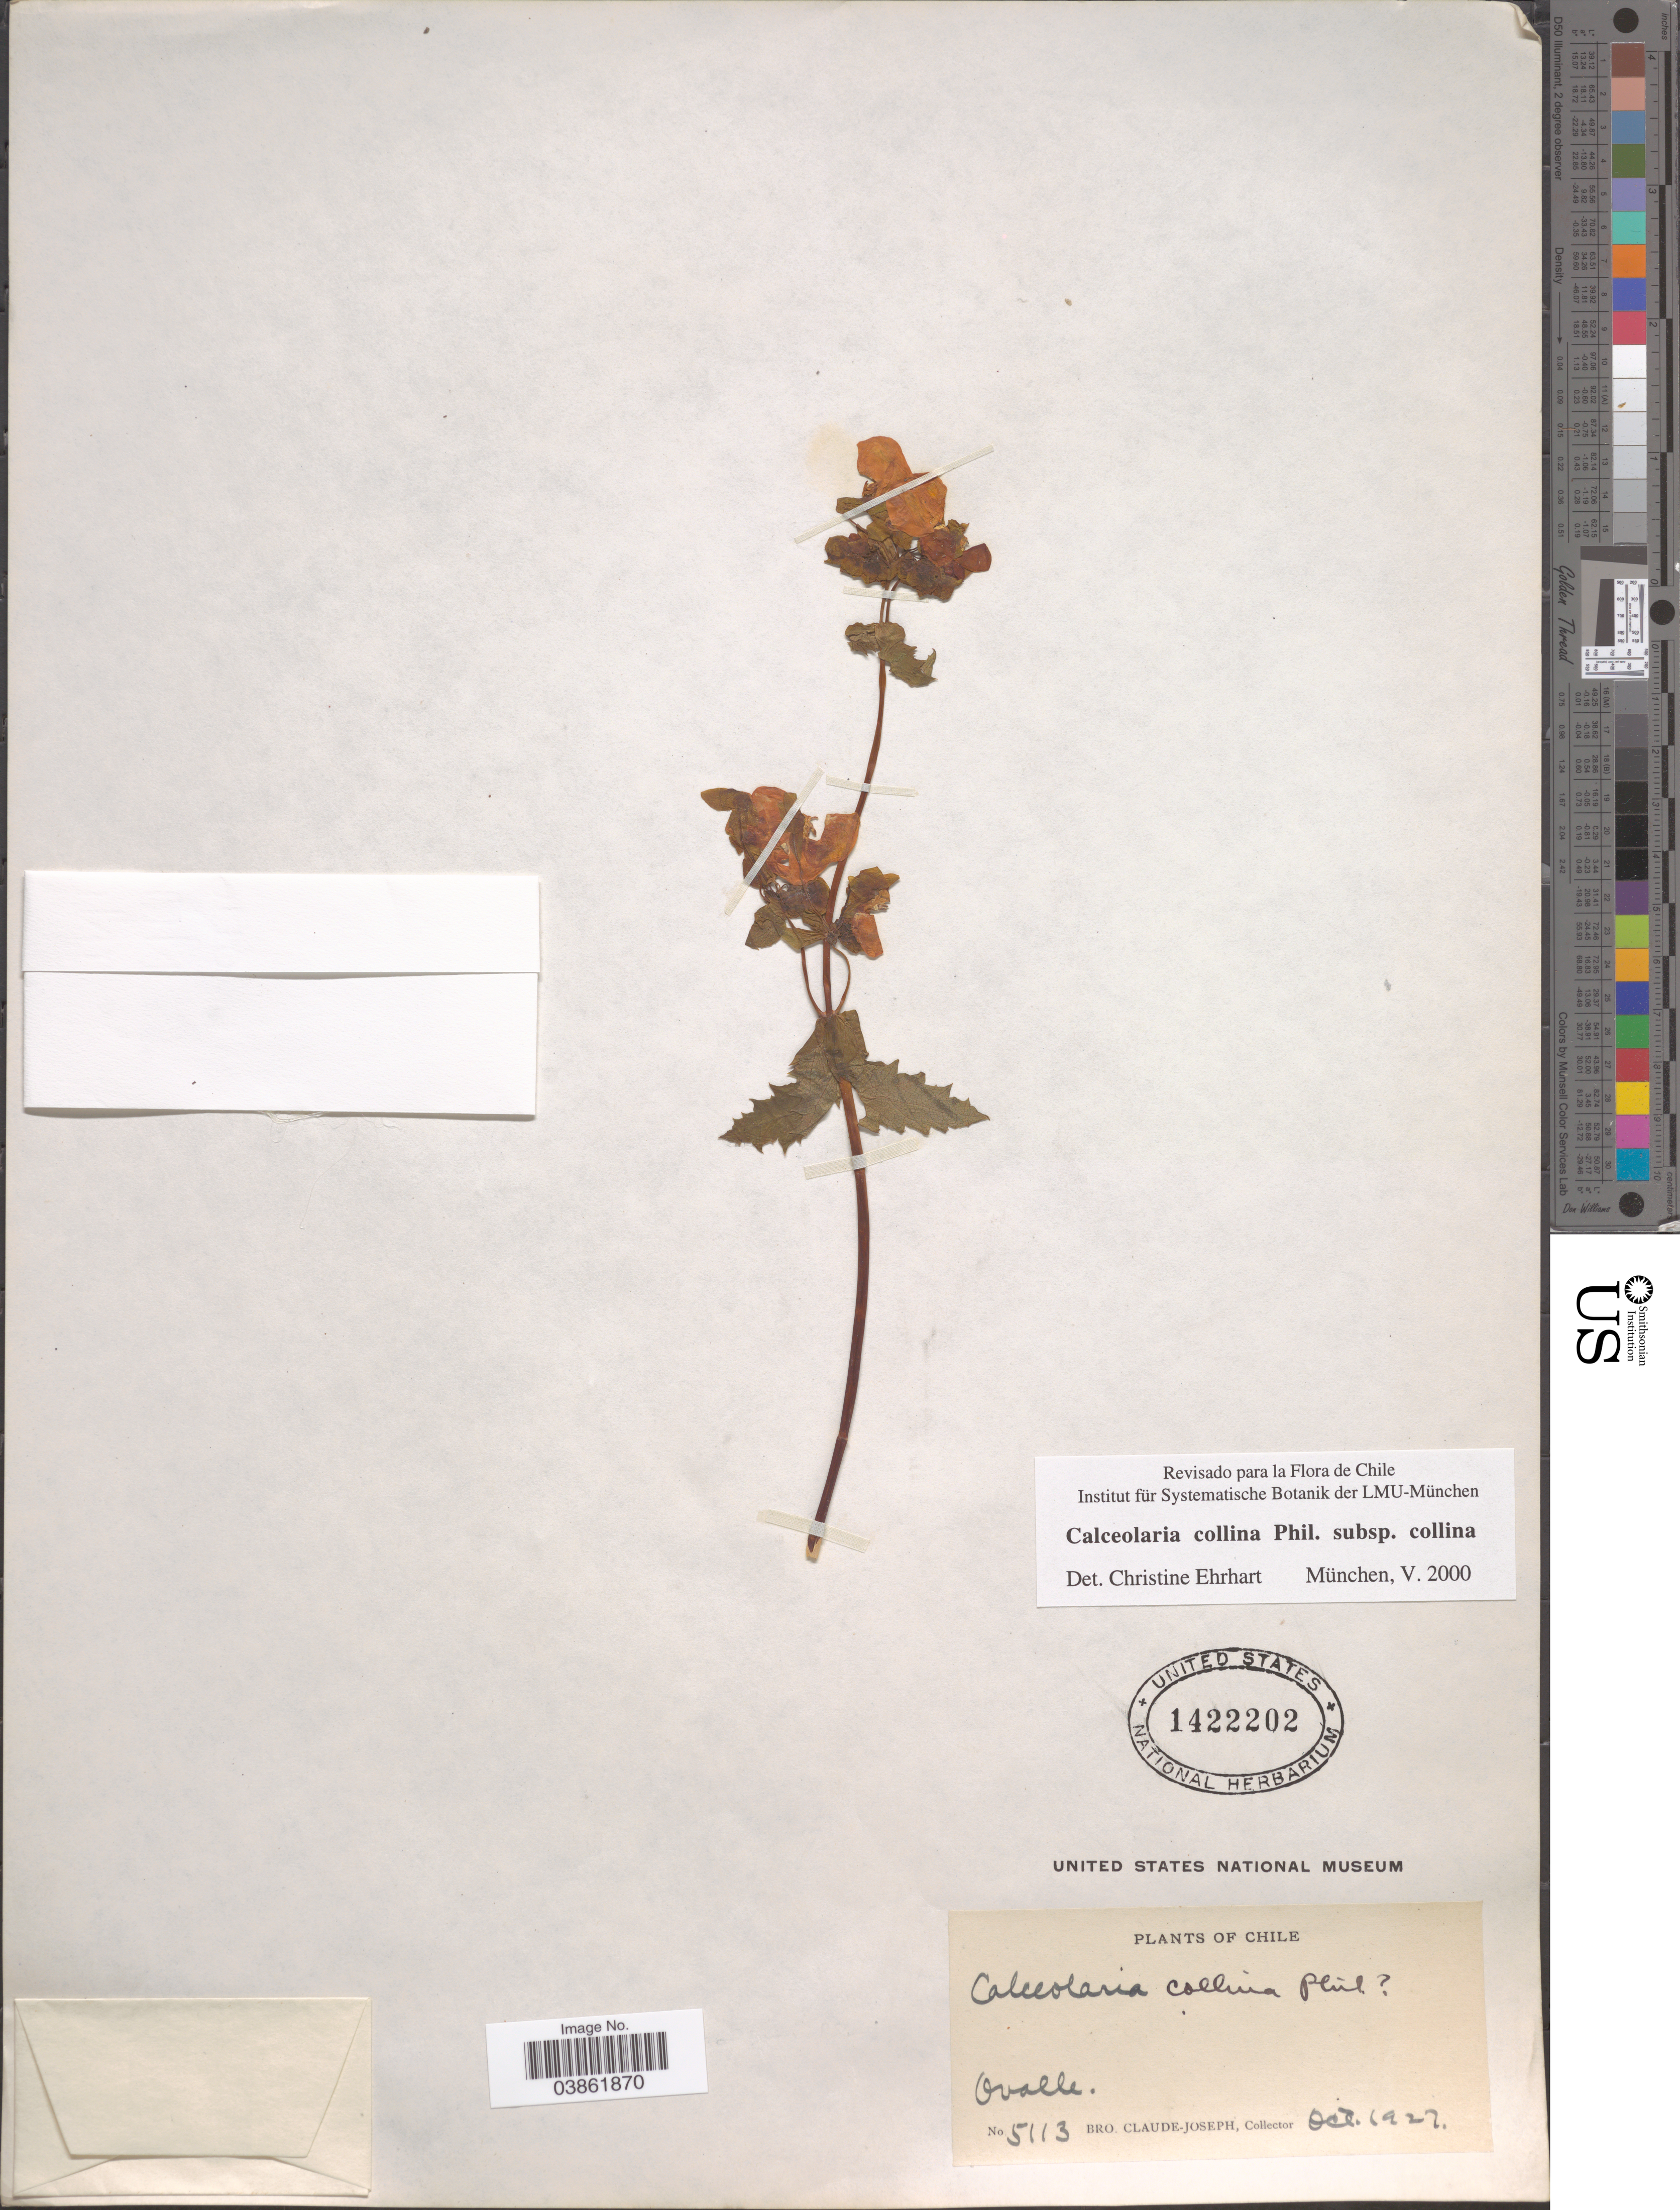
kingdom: Plantae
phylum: Tracheophyta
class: Magnoliopsida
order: Lamiales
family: Calceolariaceae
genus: Calceolaria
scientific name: Calceolaria collina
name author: Phil.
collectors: Bro. Claude-Joseph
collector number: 5113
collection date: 1927-10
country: Chile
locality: Ovalle.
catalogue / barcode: US 1422202